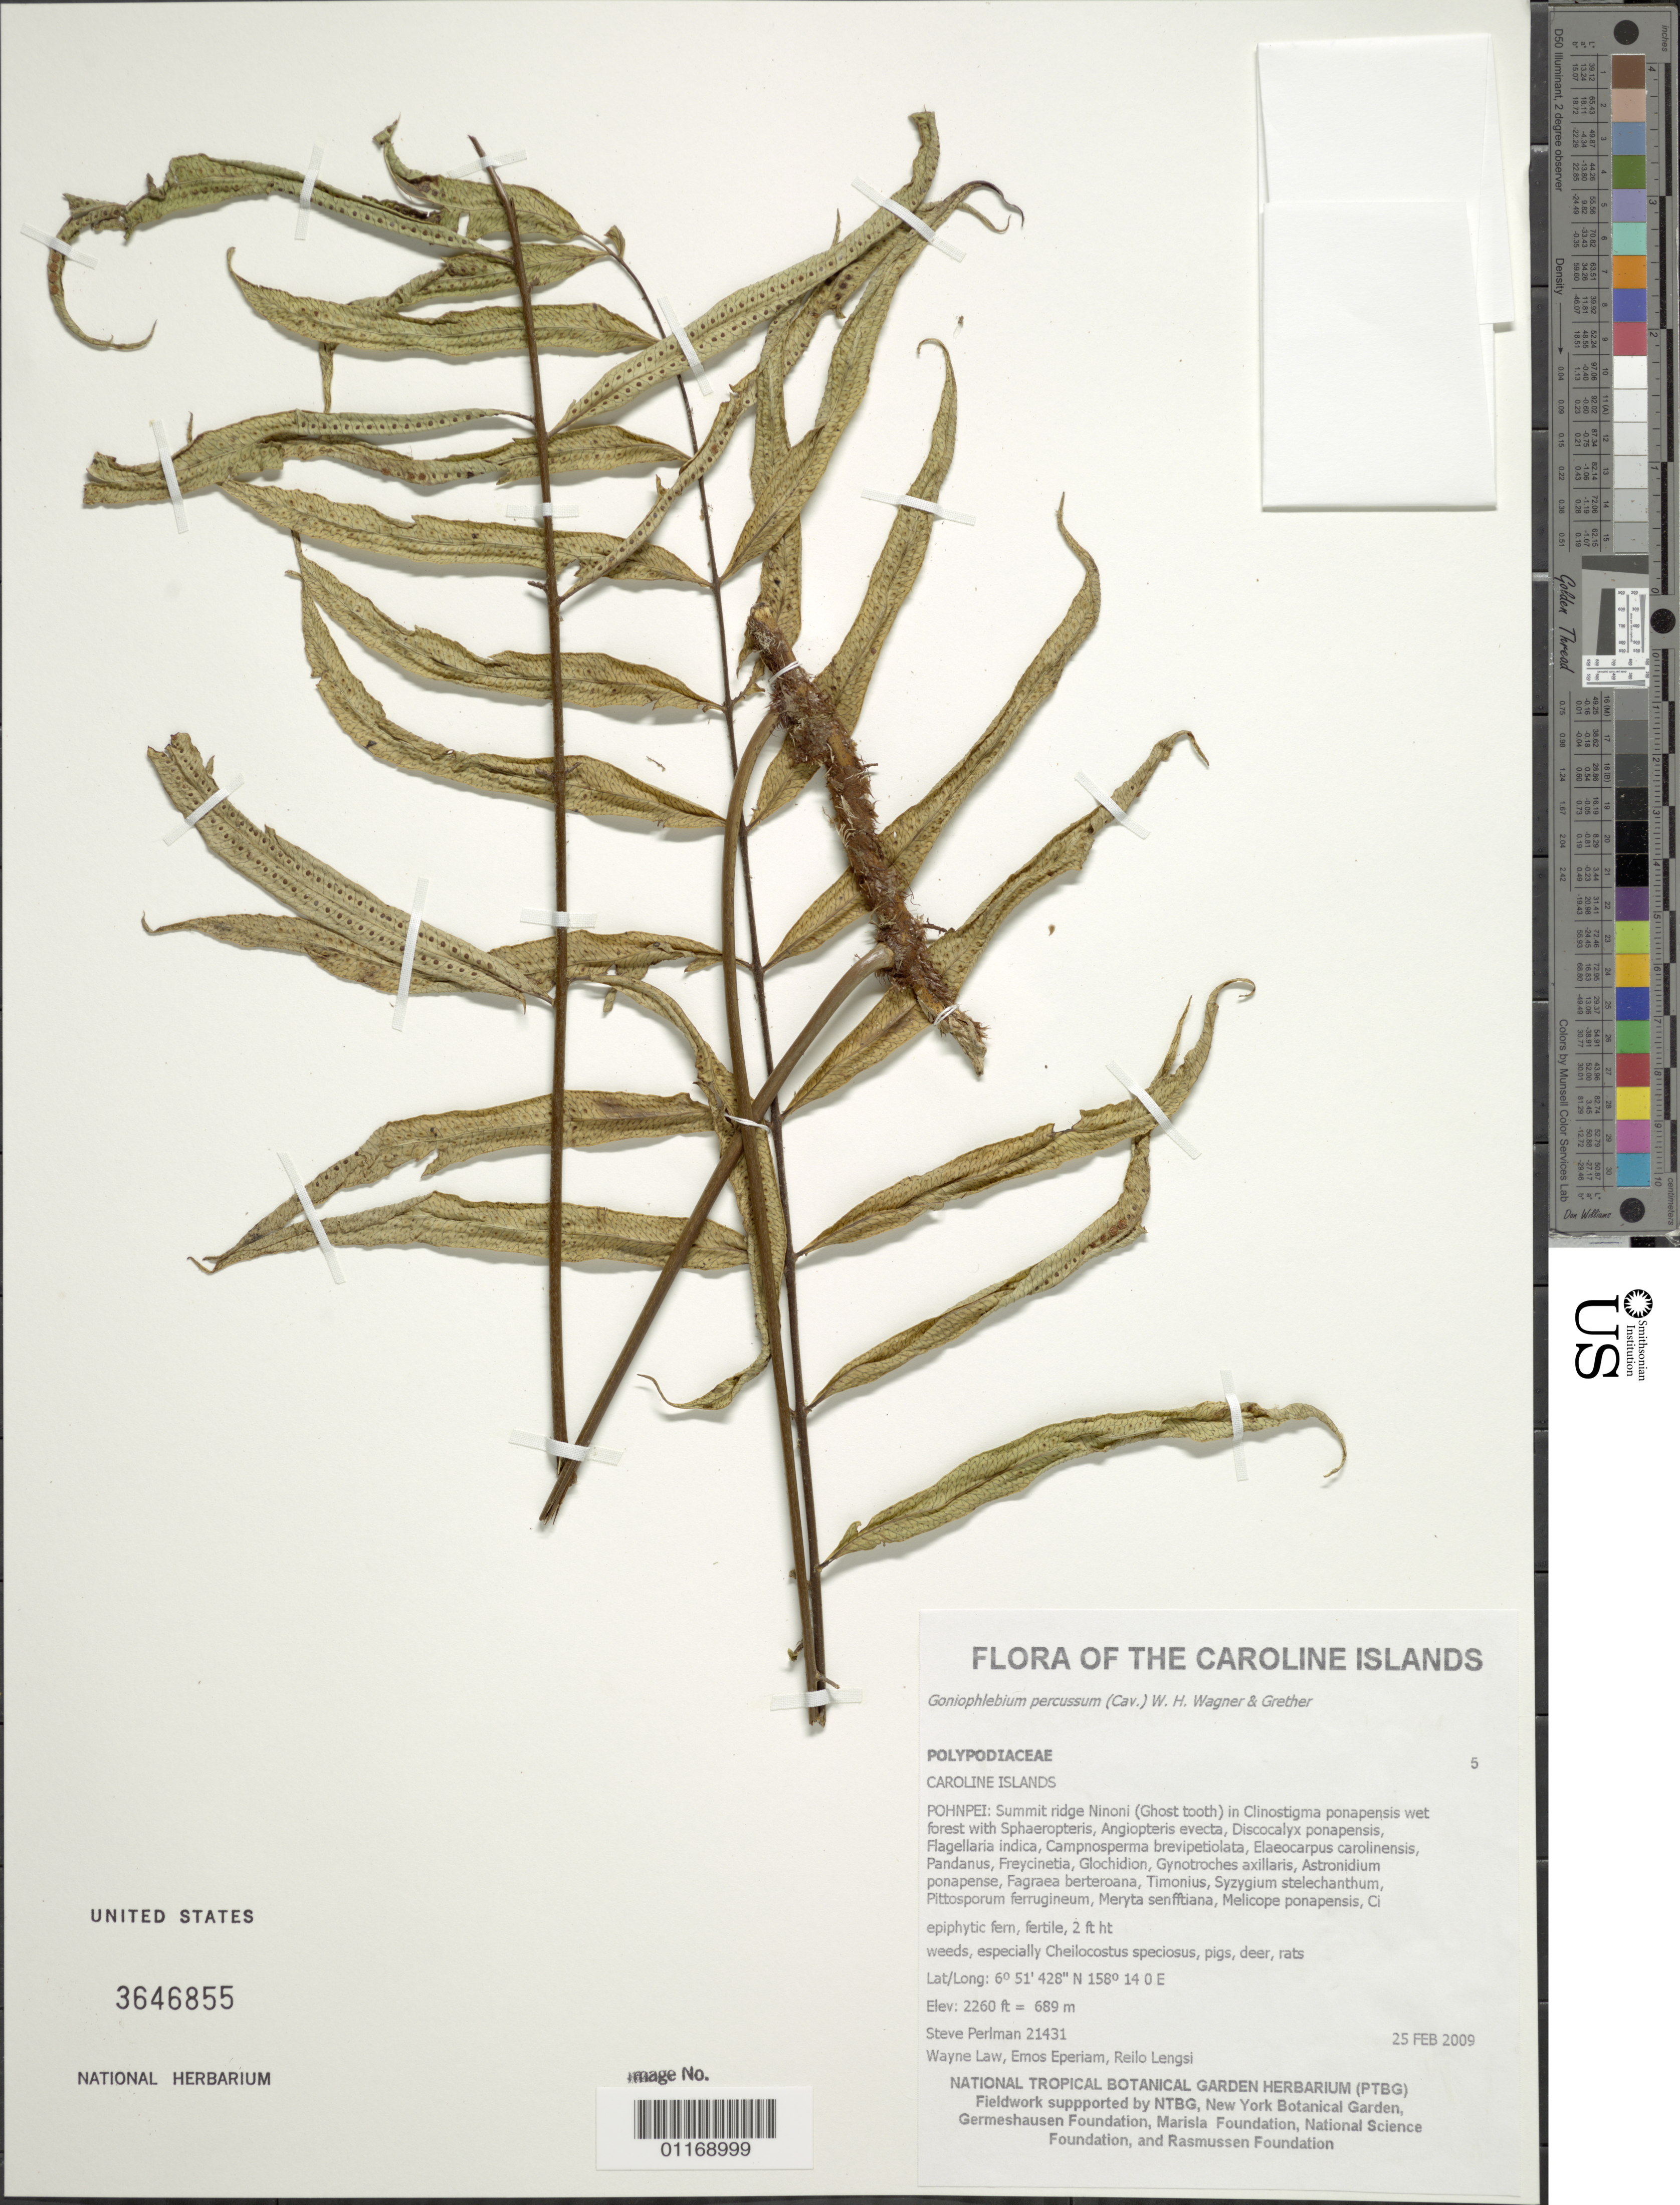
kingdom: Plantae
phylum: Tracheophyta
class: Polypodiopsida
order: Polypodiales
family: Polypodiaceae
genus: Goniophlebium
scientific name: Goniophlebium percussum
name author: (Cauv.) W.H. Wagner & Grether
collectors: S. P. Perlman, W. Law, P. Eperiam & R. Lengsi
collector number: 21431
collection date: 2009-02-25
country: Micronesia, Federated States of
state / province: Pohnpei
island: Pohnpei [Ponape]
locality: Summit ridge in Ninoni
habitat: among weeds, wet forest.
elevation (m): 689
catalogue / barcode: US 3646855